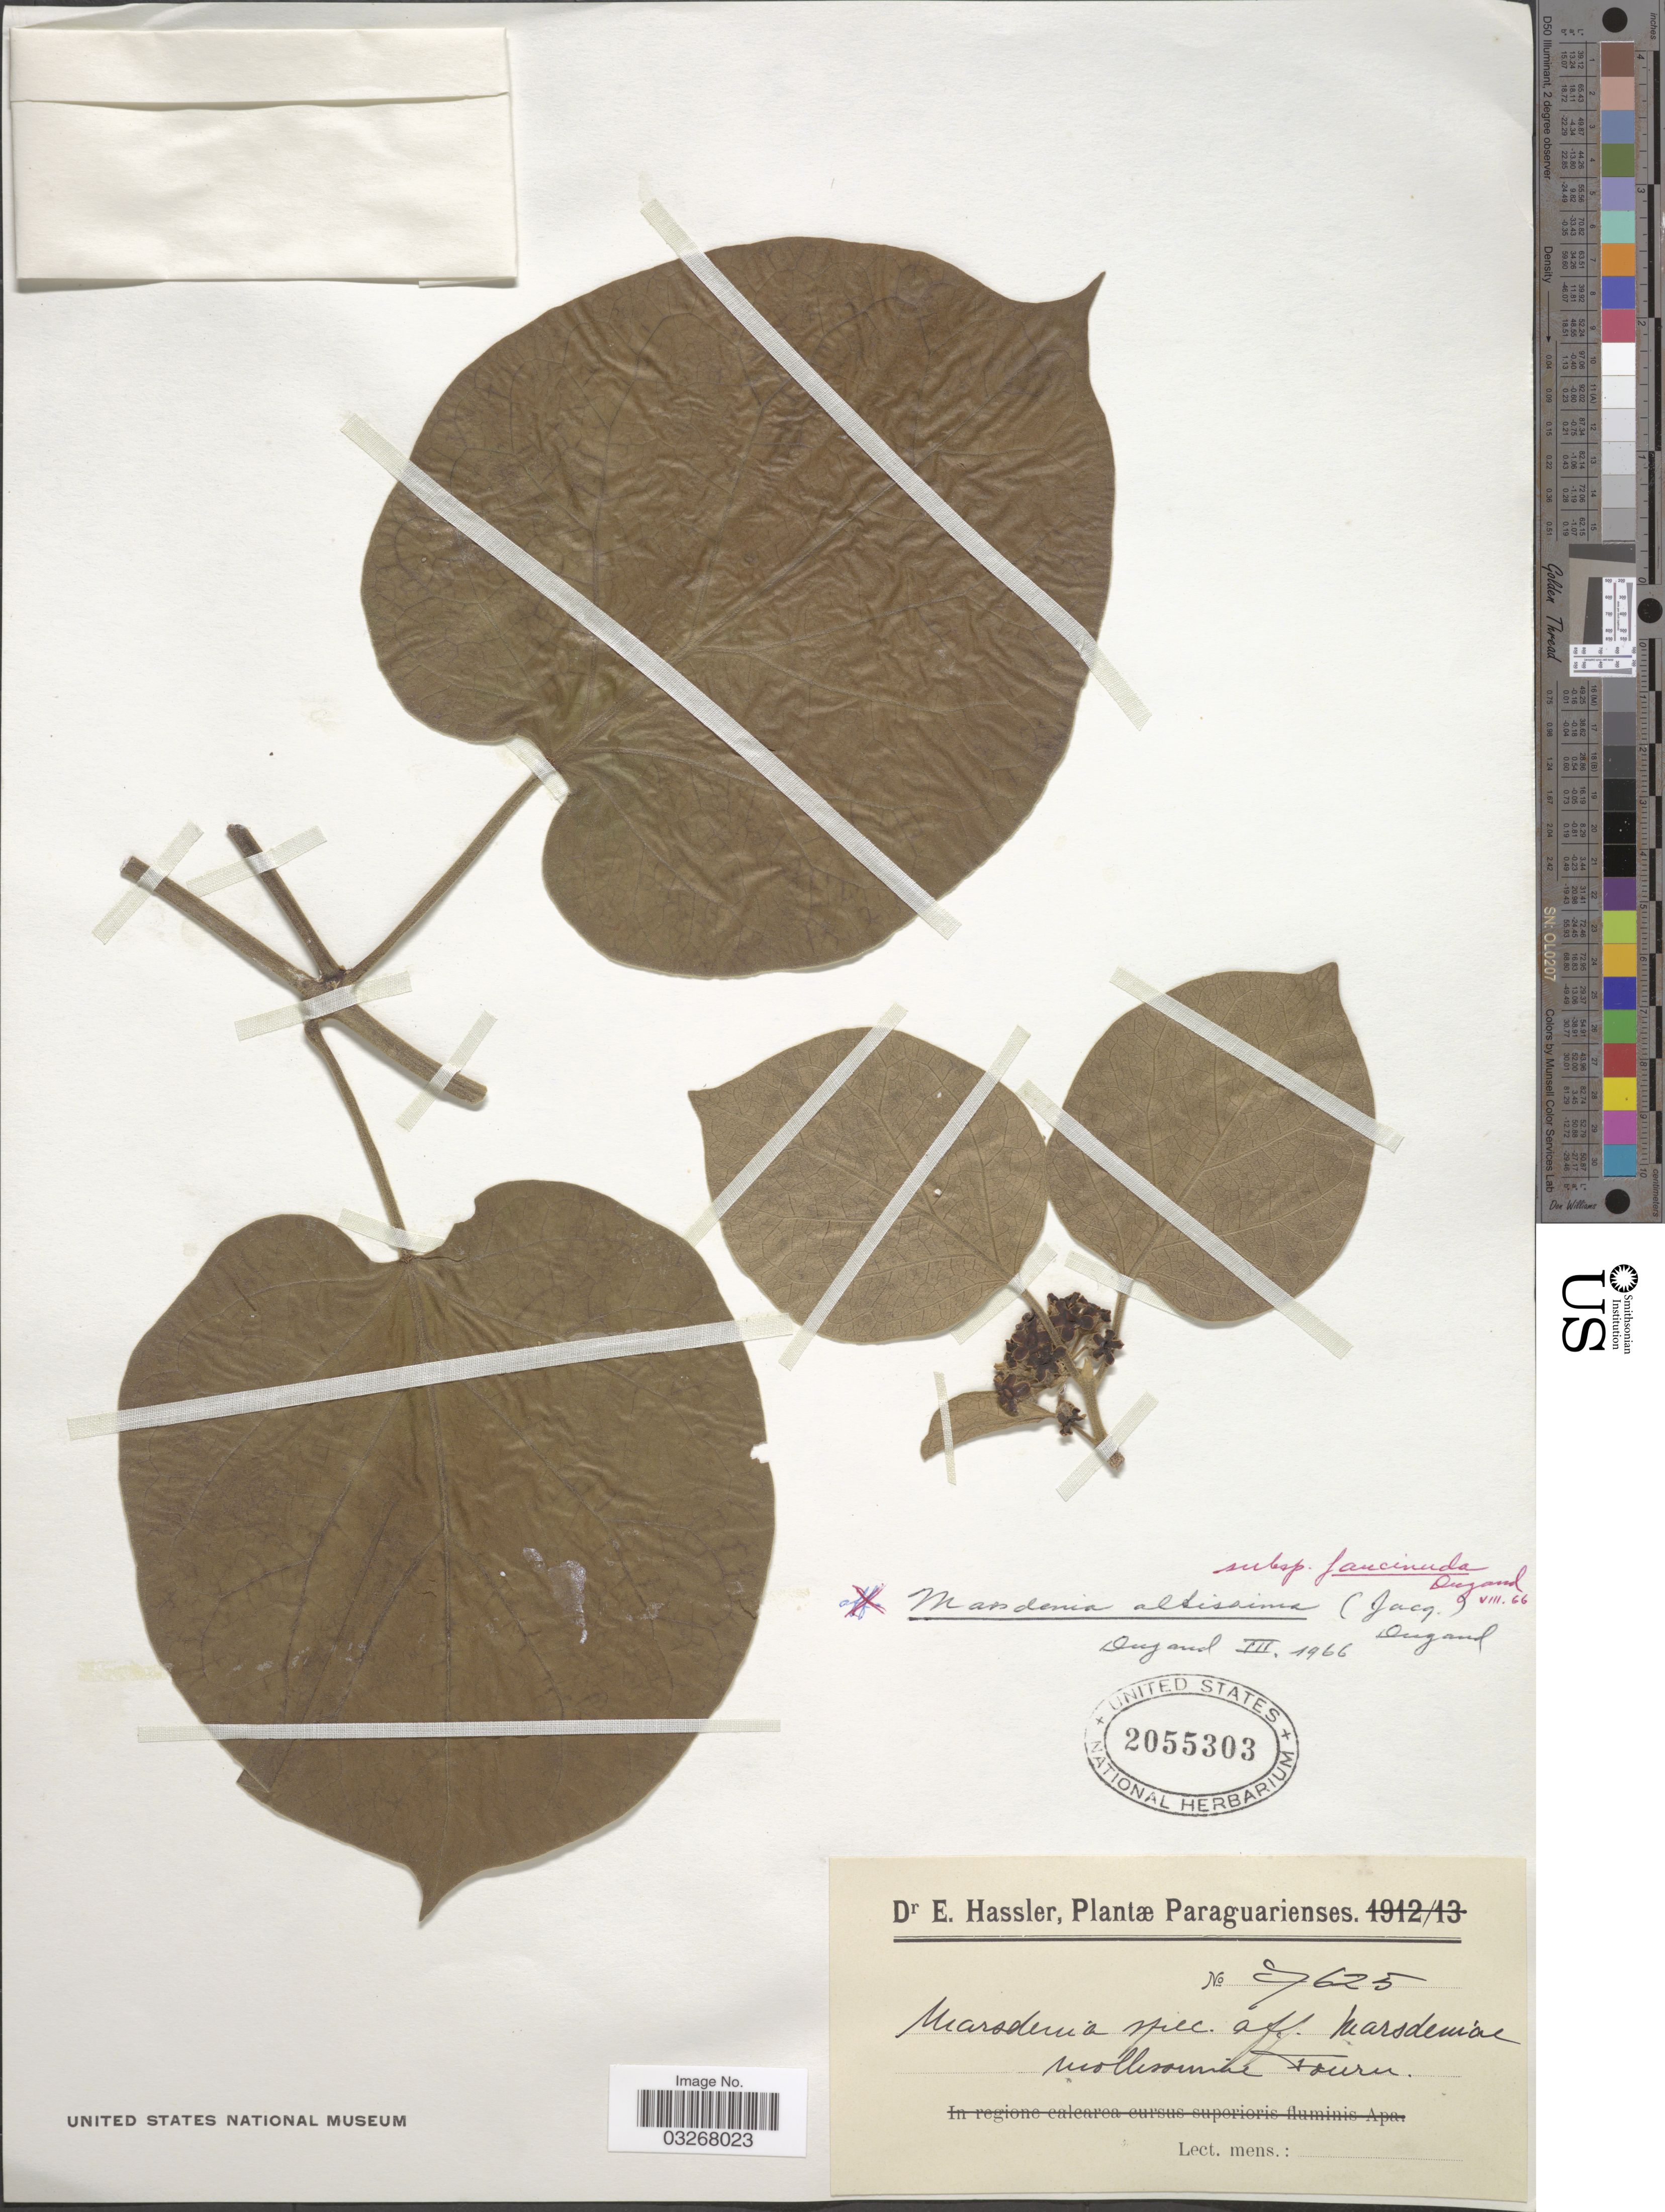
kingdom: Plantae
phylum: Tracheophyta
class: Magnoliopsida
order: Gentianales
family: Apocynaceae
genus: Marsdenia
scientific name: Marsdenia altissima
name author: (Jacq.) Dugand G.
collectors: E. Hassler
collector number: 7625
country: Paraguay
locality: Paraguarienses.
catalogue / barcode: US 2055303